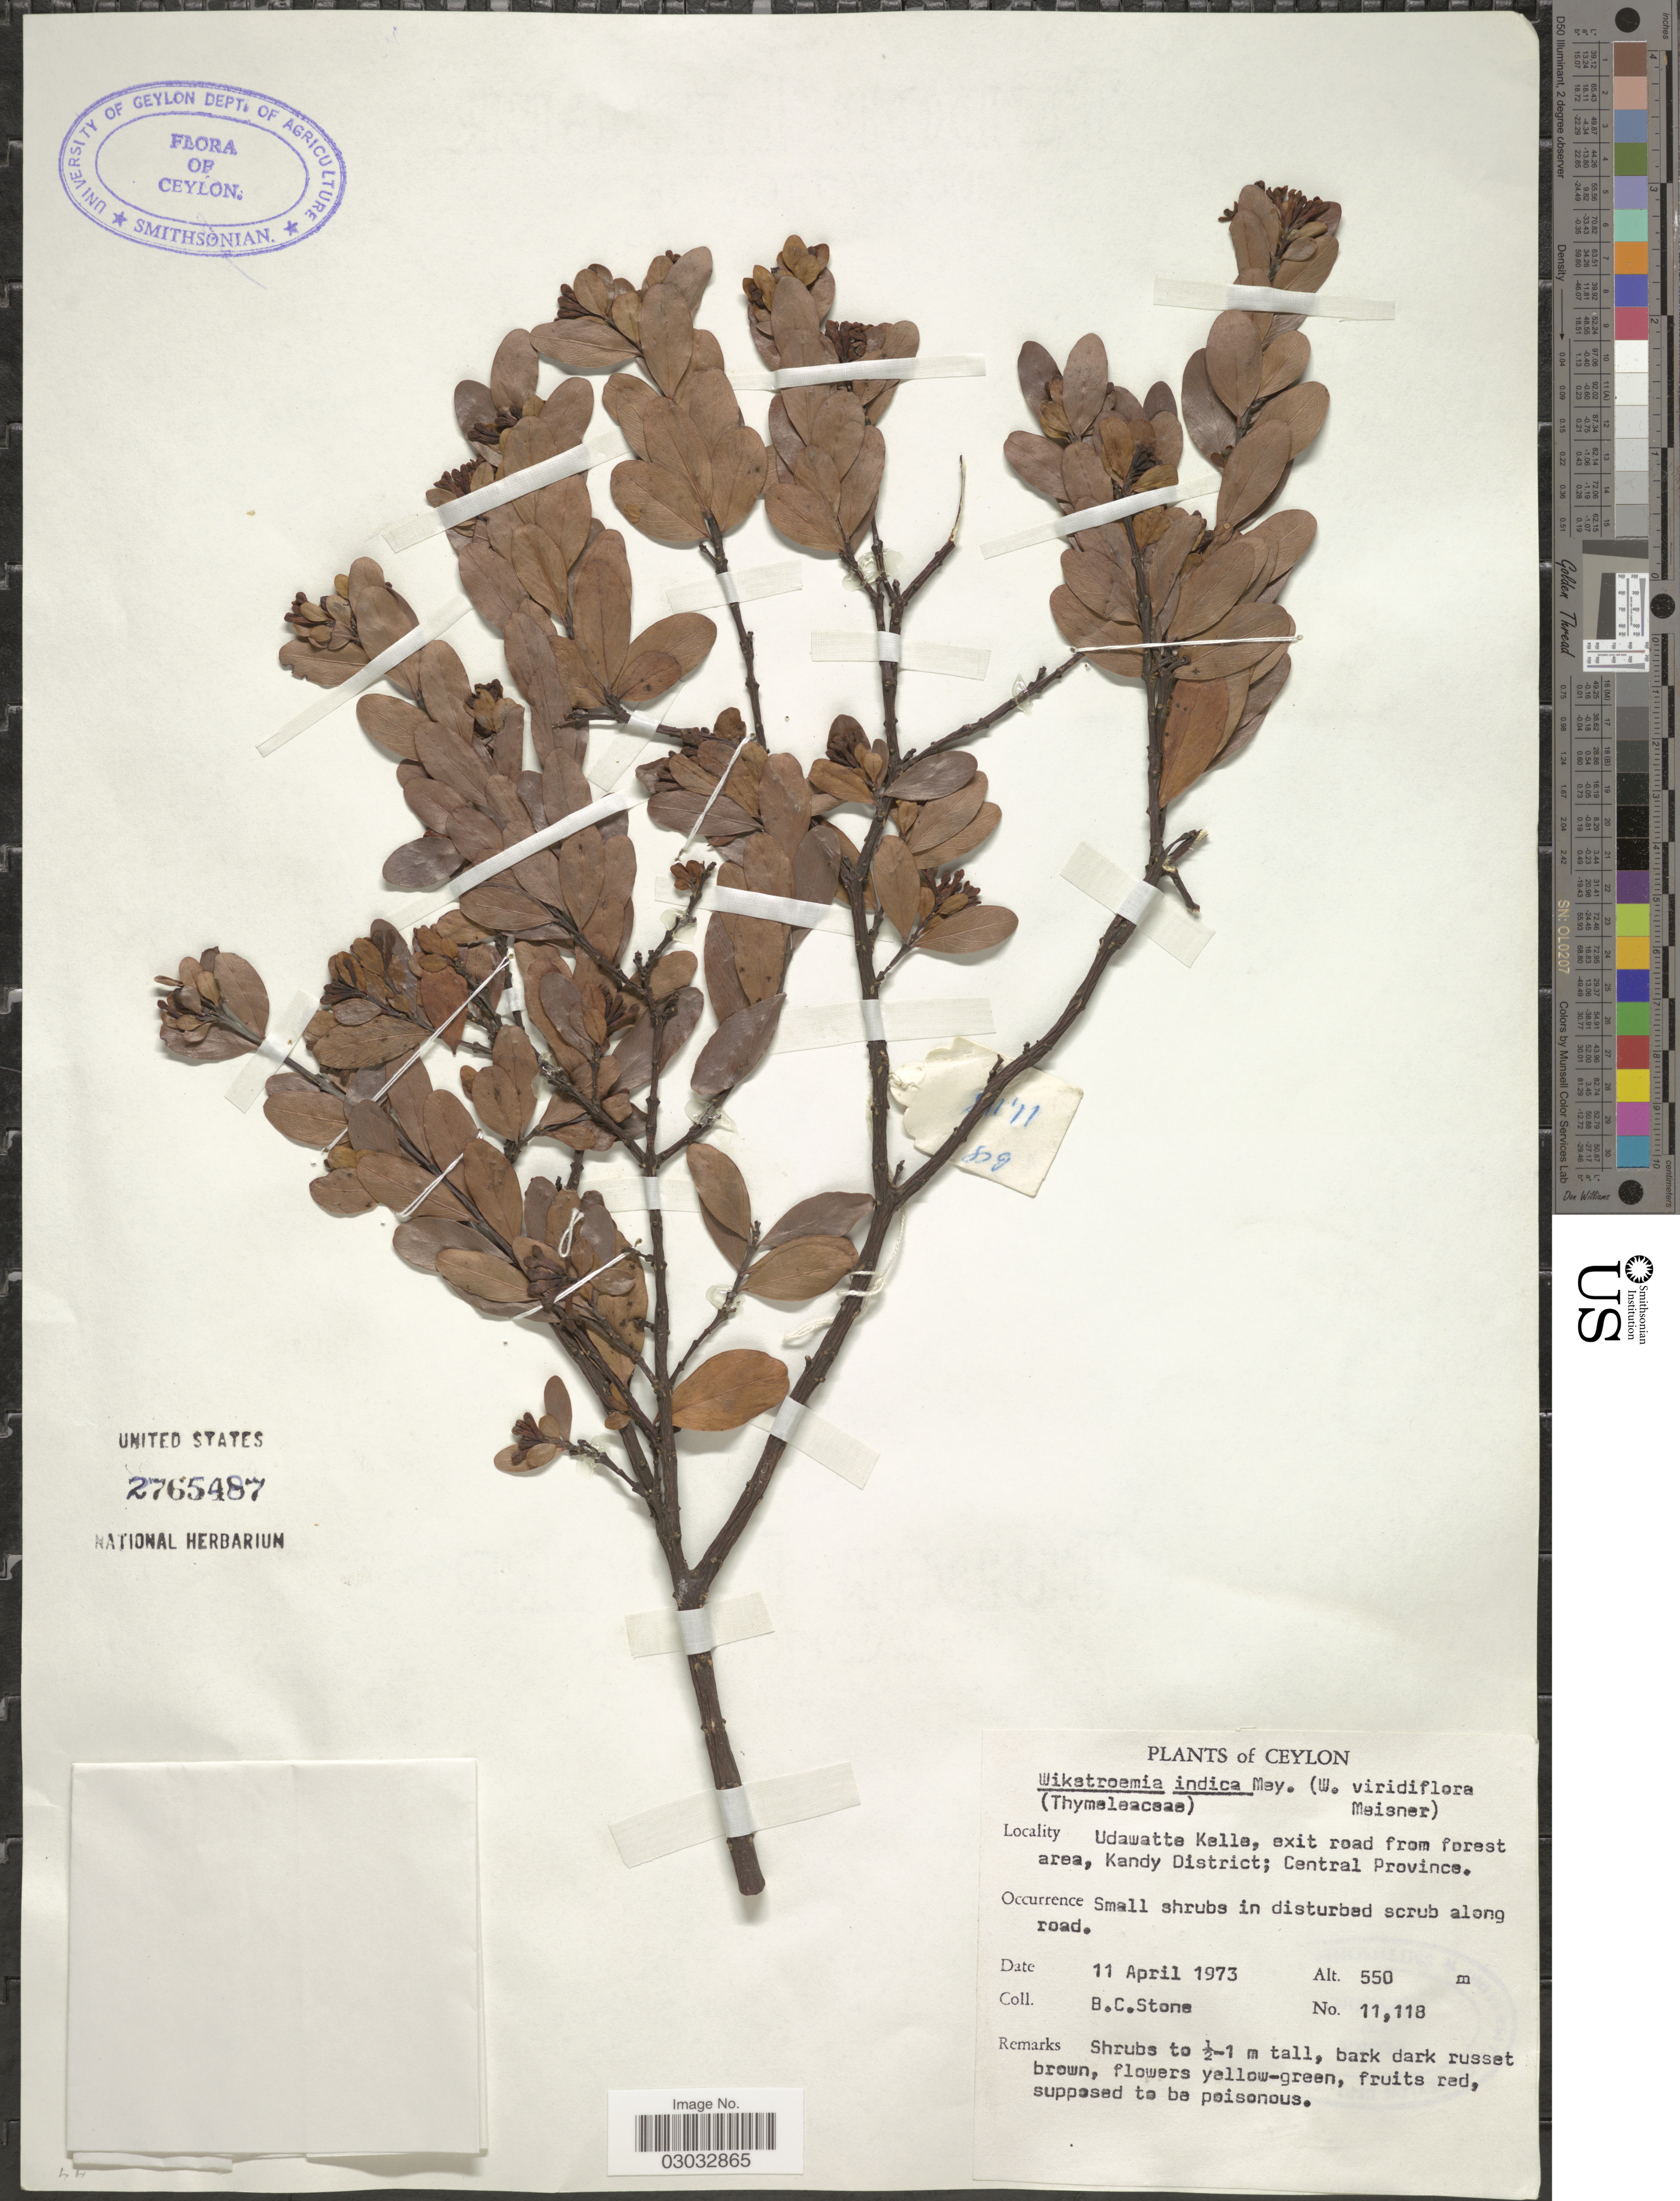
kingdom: Plantae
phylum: Tracheophyta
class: Magnoliopsida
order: Malvales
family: Thymelaeaceae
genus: Wikstroemia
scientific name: Wikstroemia indica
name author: (L.) C.A. Mey.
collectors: B. C. Stone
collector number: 11118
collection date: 1973-04-11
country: Sri Lanka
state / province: Central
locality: Ceylon, Udawatte Kelle, exit road from forest area, Kandy District; Central Province.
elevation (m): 550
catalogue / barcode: US 2765487